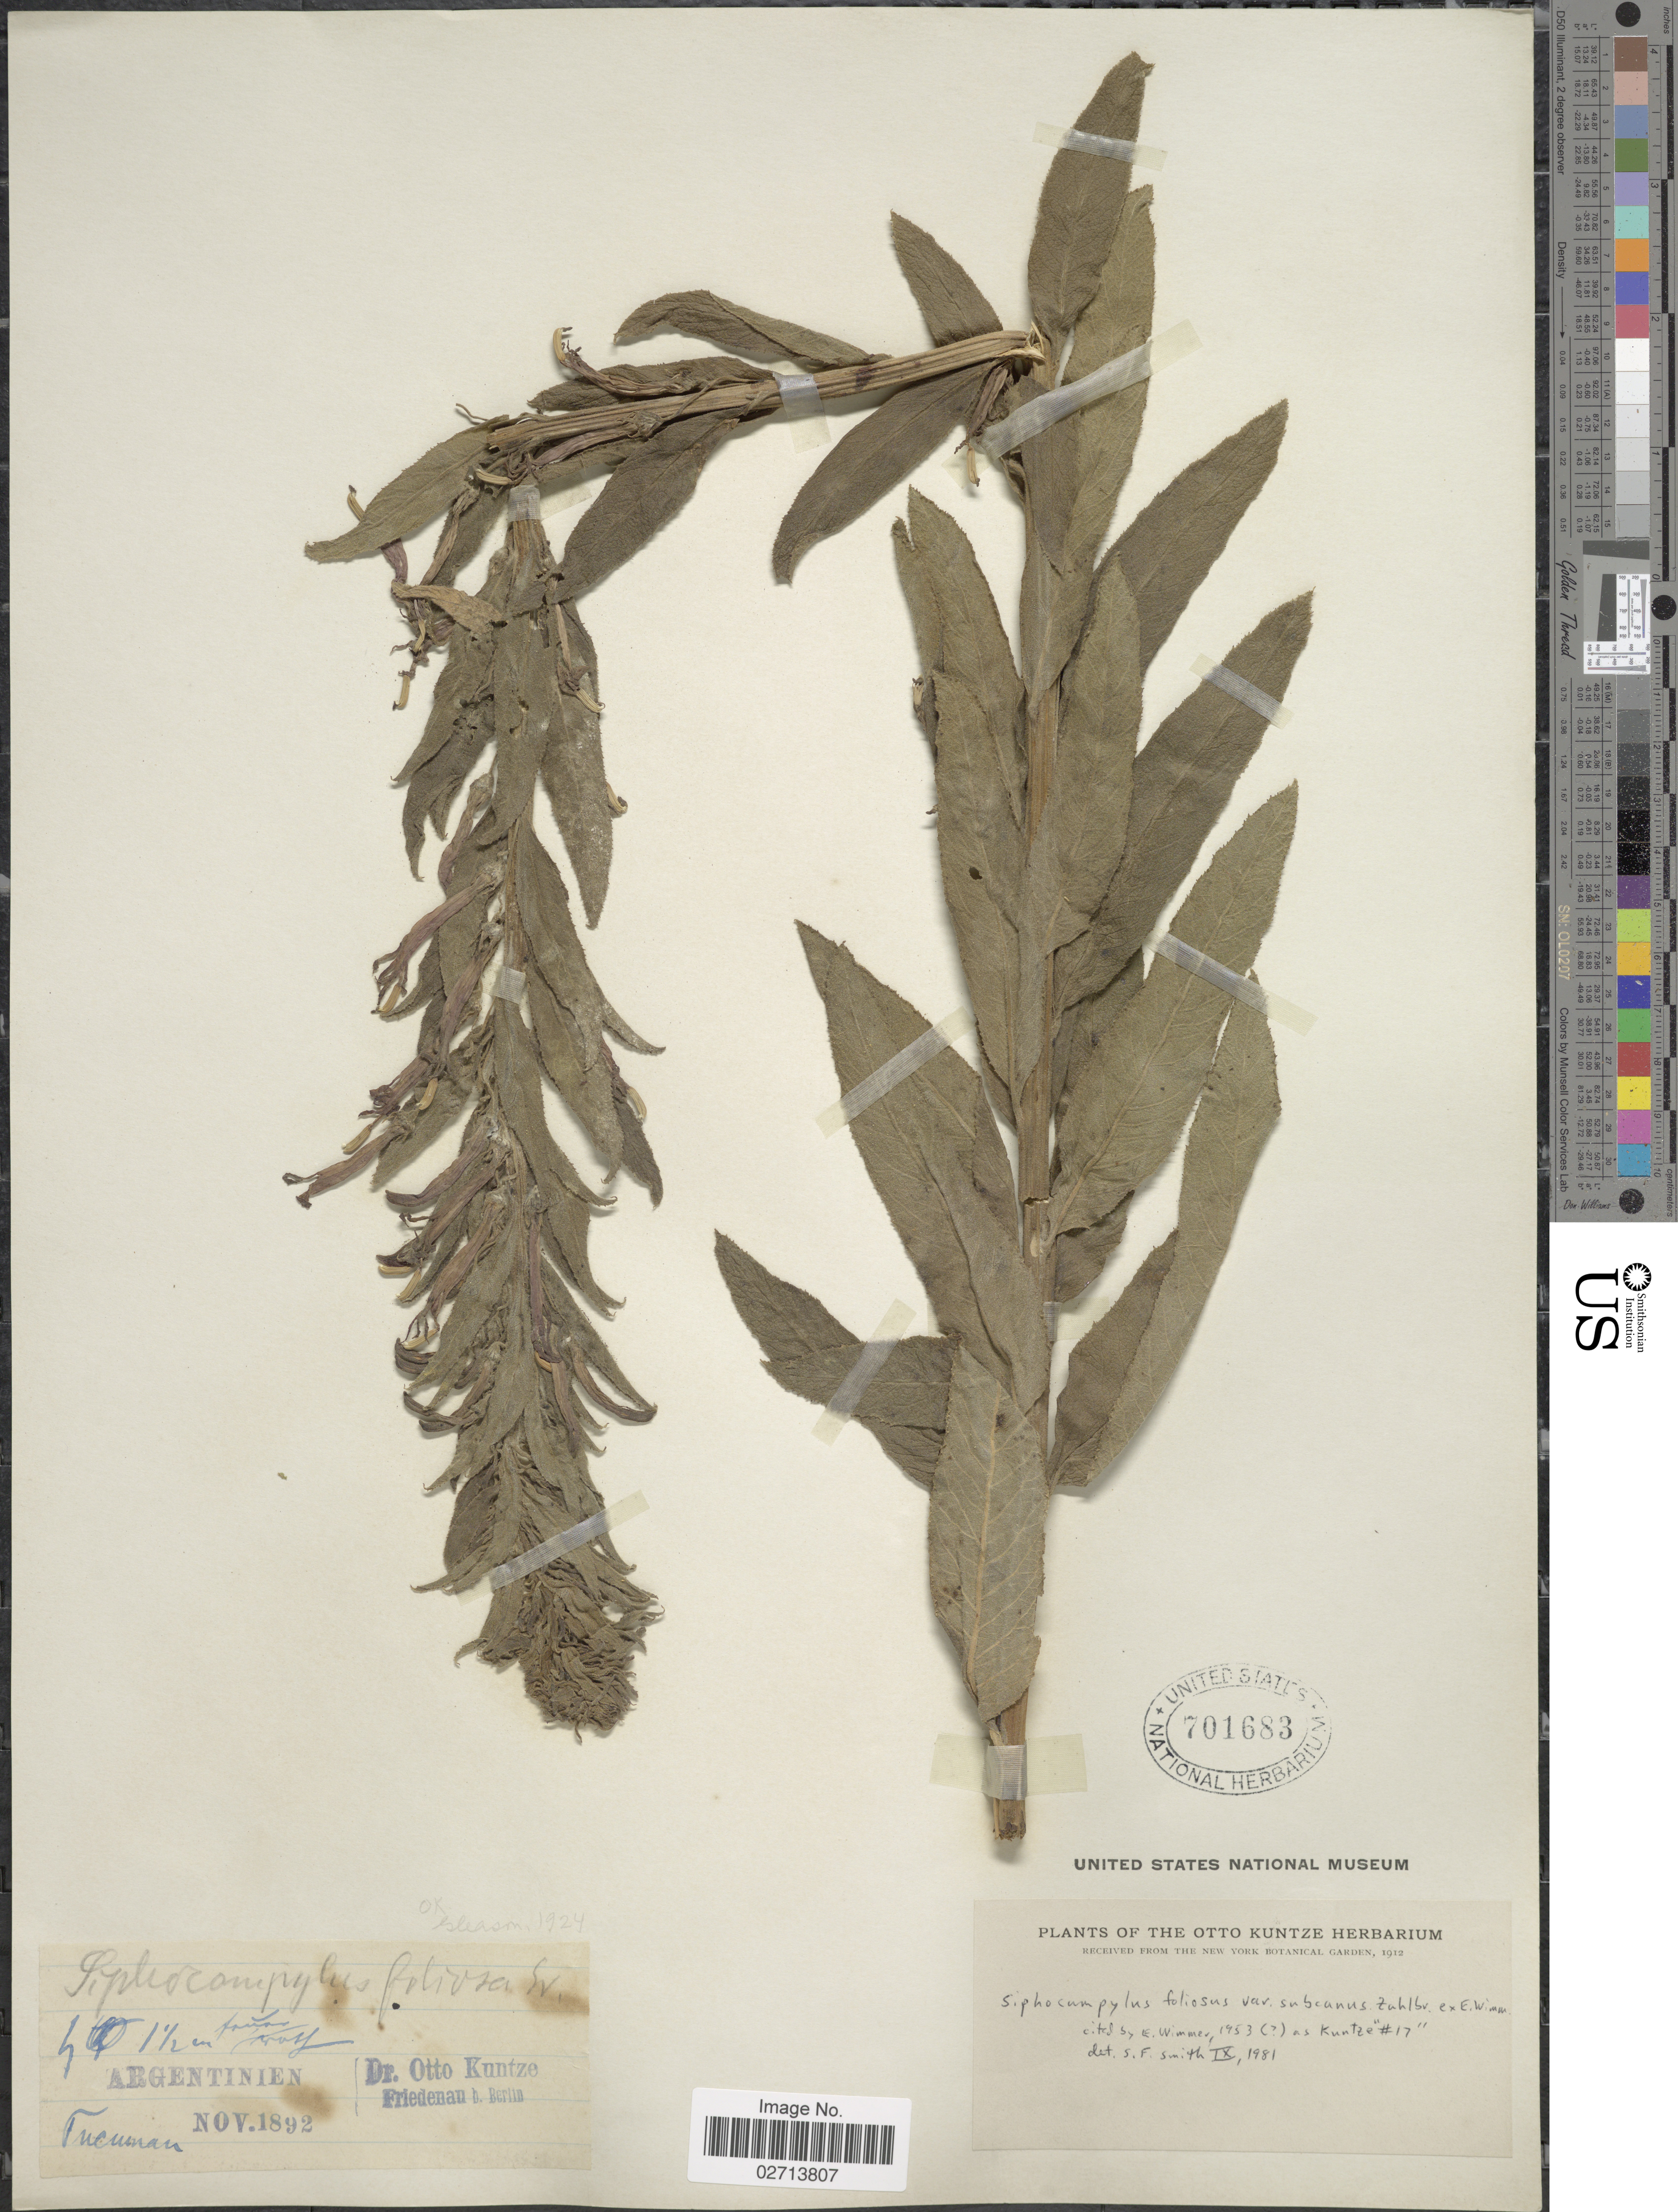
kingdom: Plantae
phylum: Tracheophyta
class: Magnoliopsida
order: Asterales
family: Campanulaceae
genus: Siphocampylus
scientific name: Siphocampylus foliosus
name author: Griseb.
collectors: C.E.O. Kuntze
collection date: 1892-11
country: Argentina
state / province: Tucuman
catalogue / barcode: US 701683